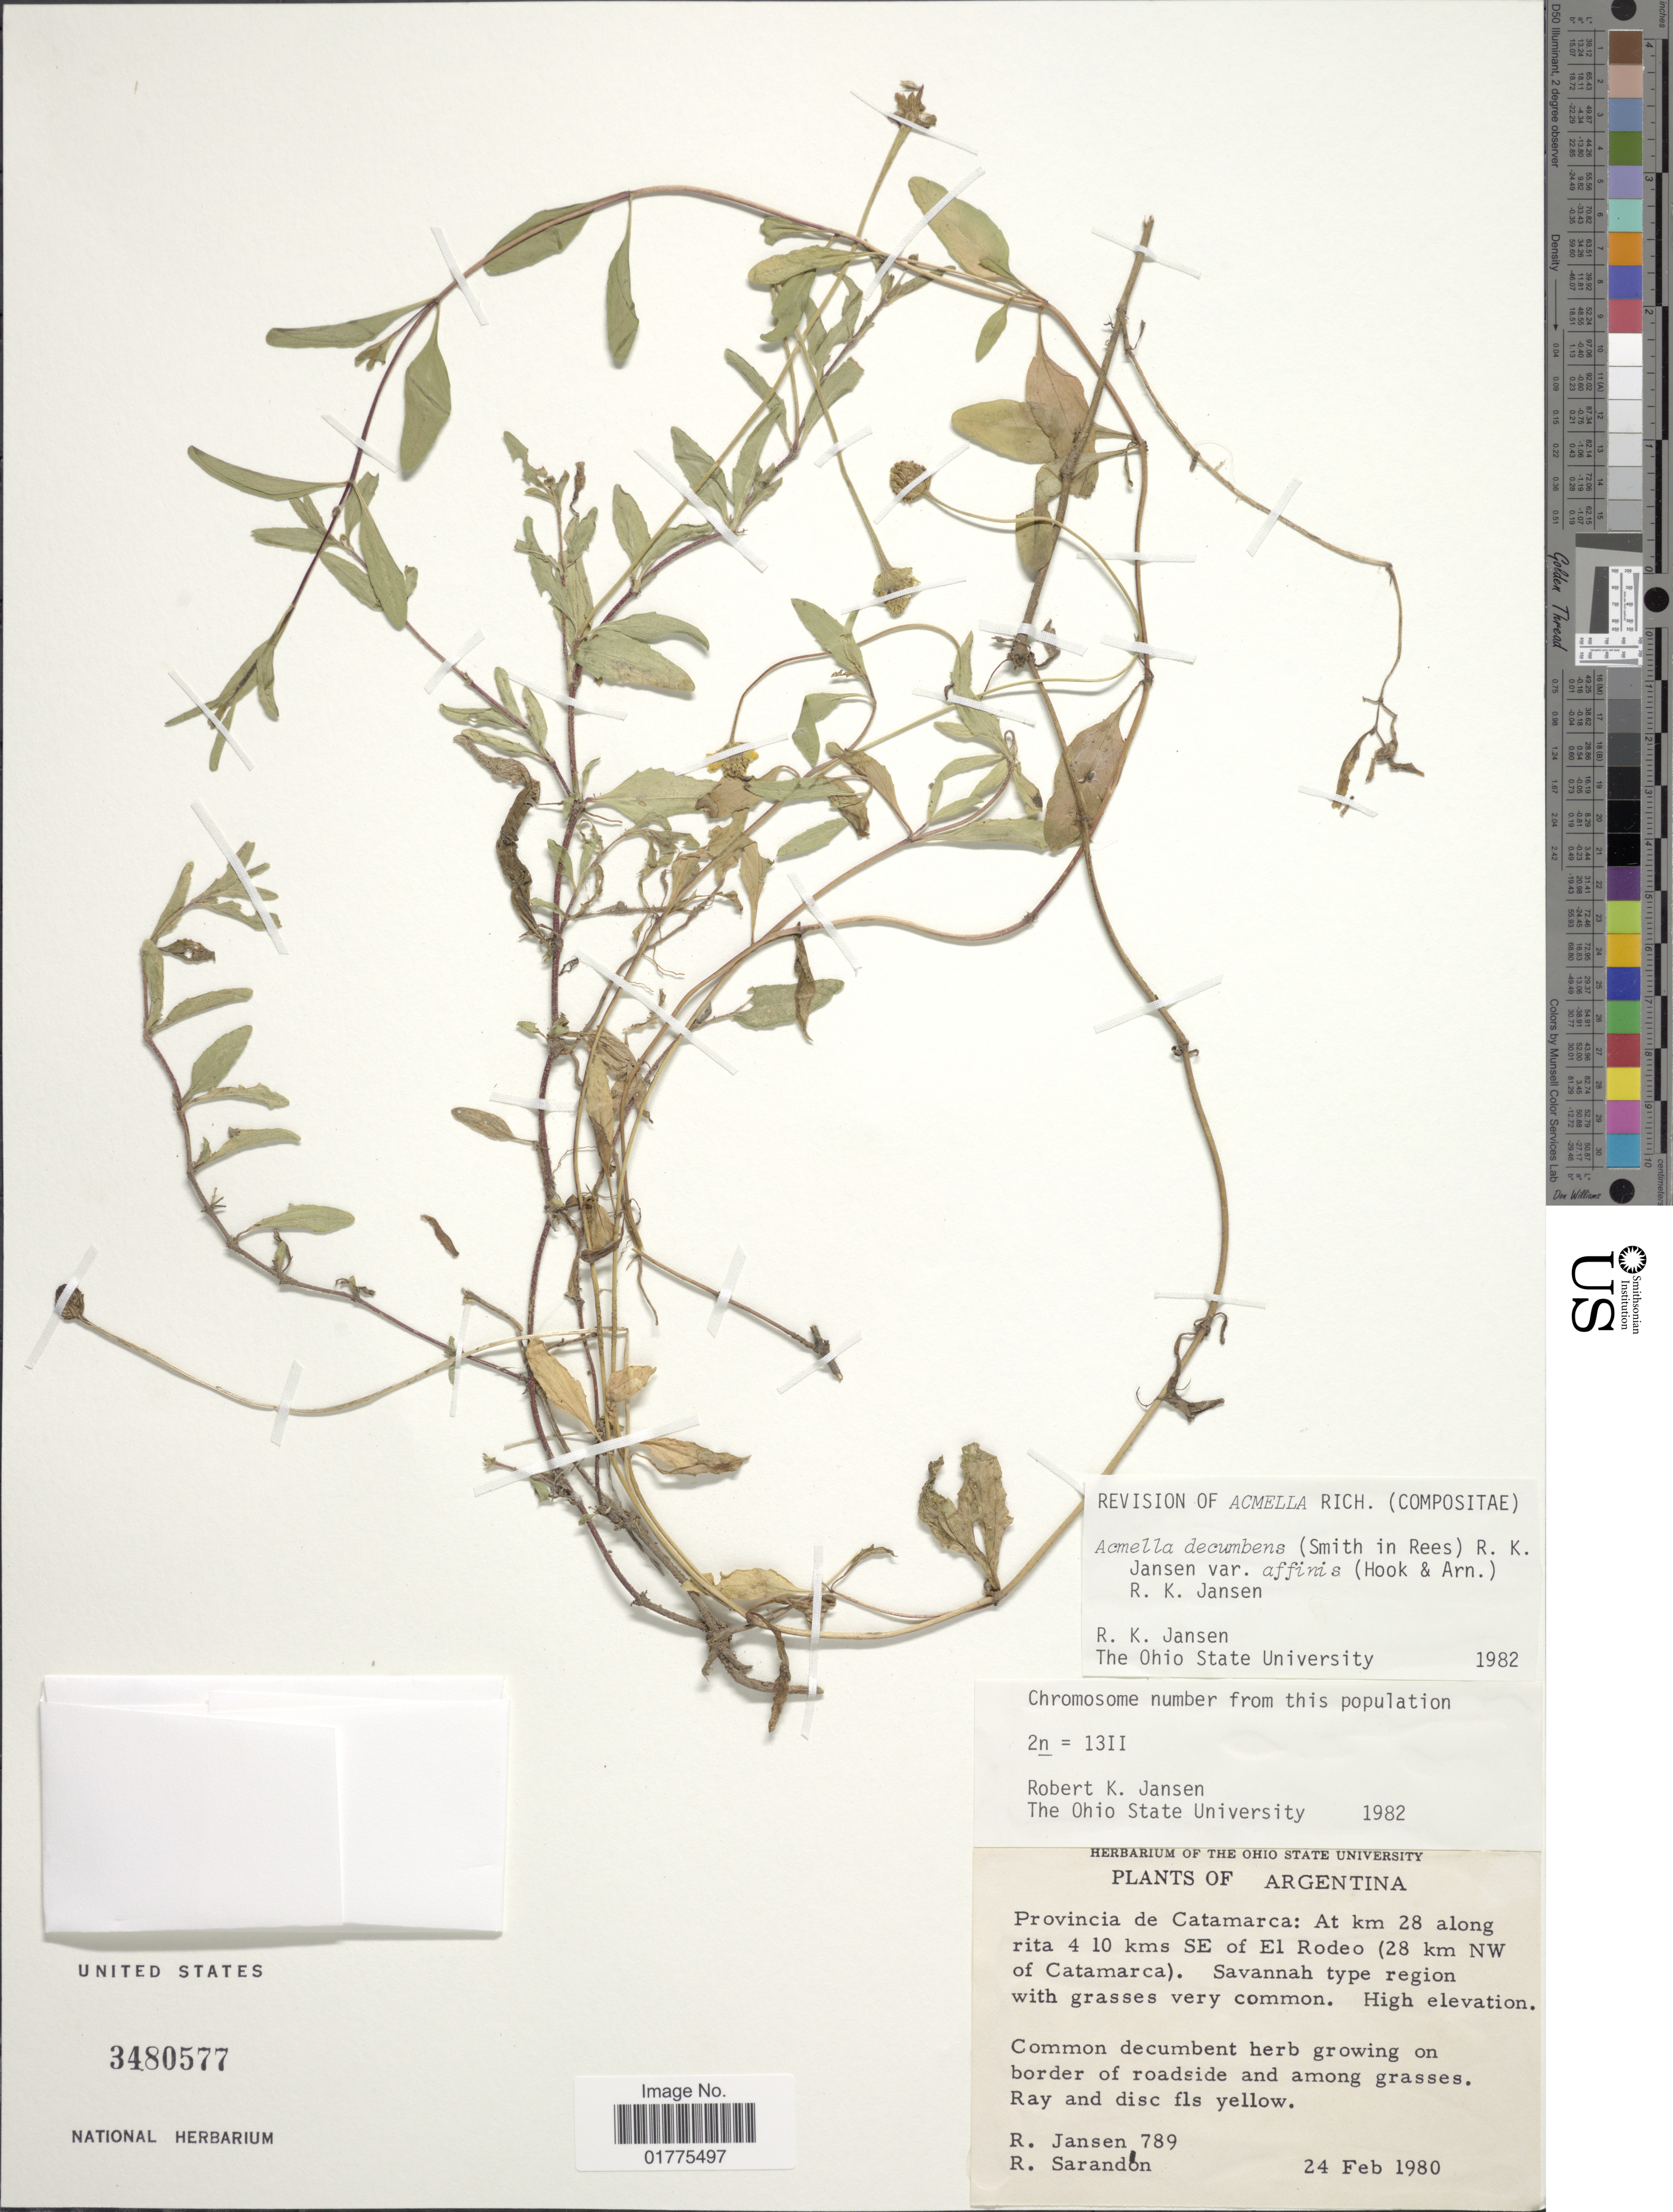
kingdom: Plantae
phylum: Tracheophyta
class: Magnoliopsida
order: Asterales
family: Asteraceae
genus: Acmella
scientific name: Acmella decumbens var. affinis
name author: Hook. & Arn.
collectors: R. K. Jansen & R. Sarandon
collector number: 789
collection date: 1980-02-24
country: Argentina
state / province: Catamarca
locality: At km 28 along rita 4 10 kms SE of El Rodeo (28 km NW of Catamarca)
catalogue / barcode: US 3480577